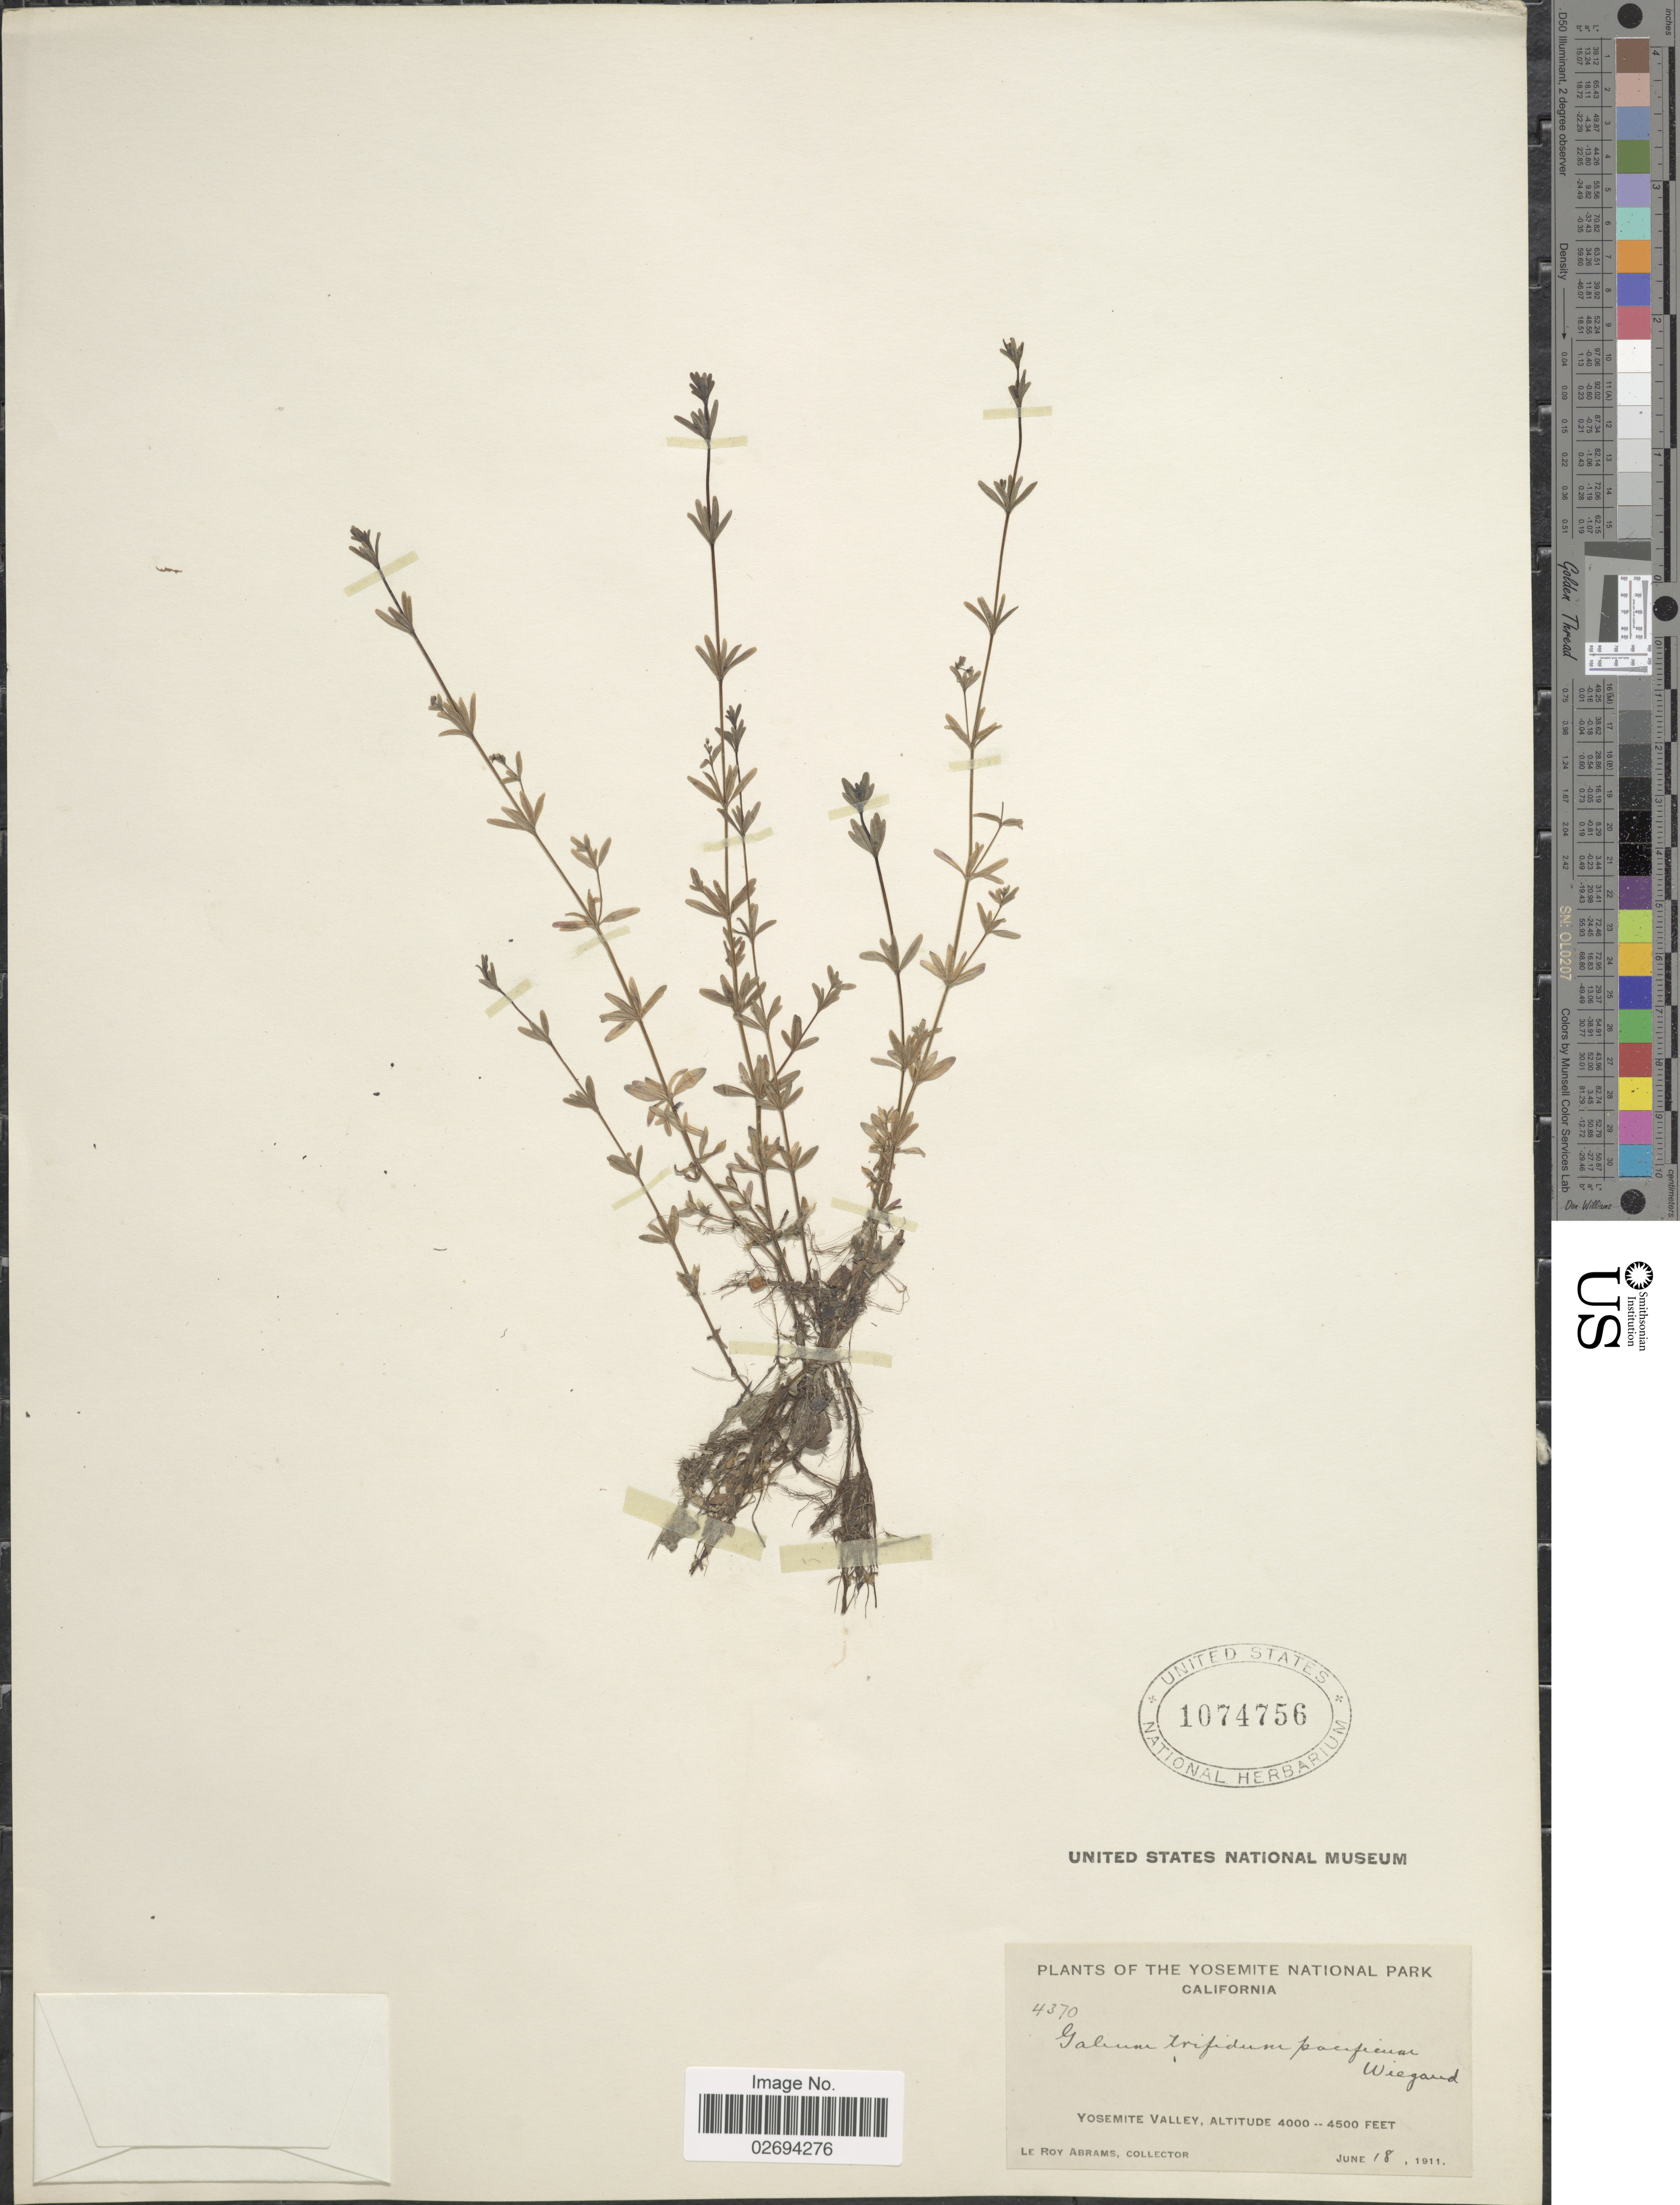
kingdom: Plantae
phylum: Tracheophyta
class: Magnoliopsida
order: Gentianales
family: Rubiaceae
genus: Galium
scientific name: Galium trifidum var. pacificum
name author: Wiegand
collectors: L. Abrams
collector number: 4370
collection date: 1911-06-18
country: United States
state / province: California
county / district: Mariposa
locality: Yosemite National Park. Yosemite Valley.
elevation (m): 1219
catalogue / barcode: US 1074756